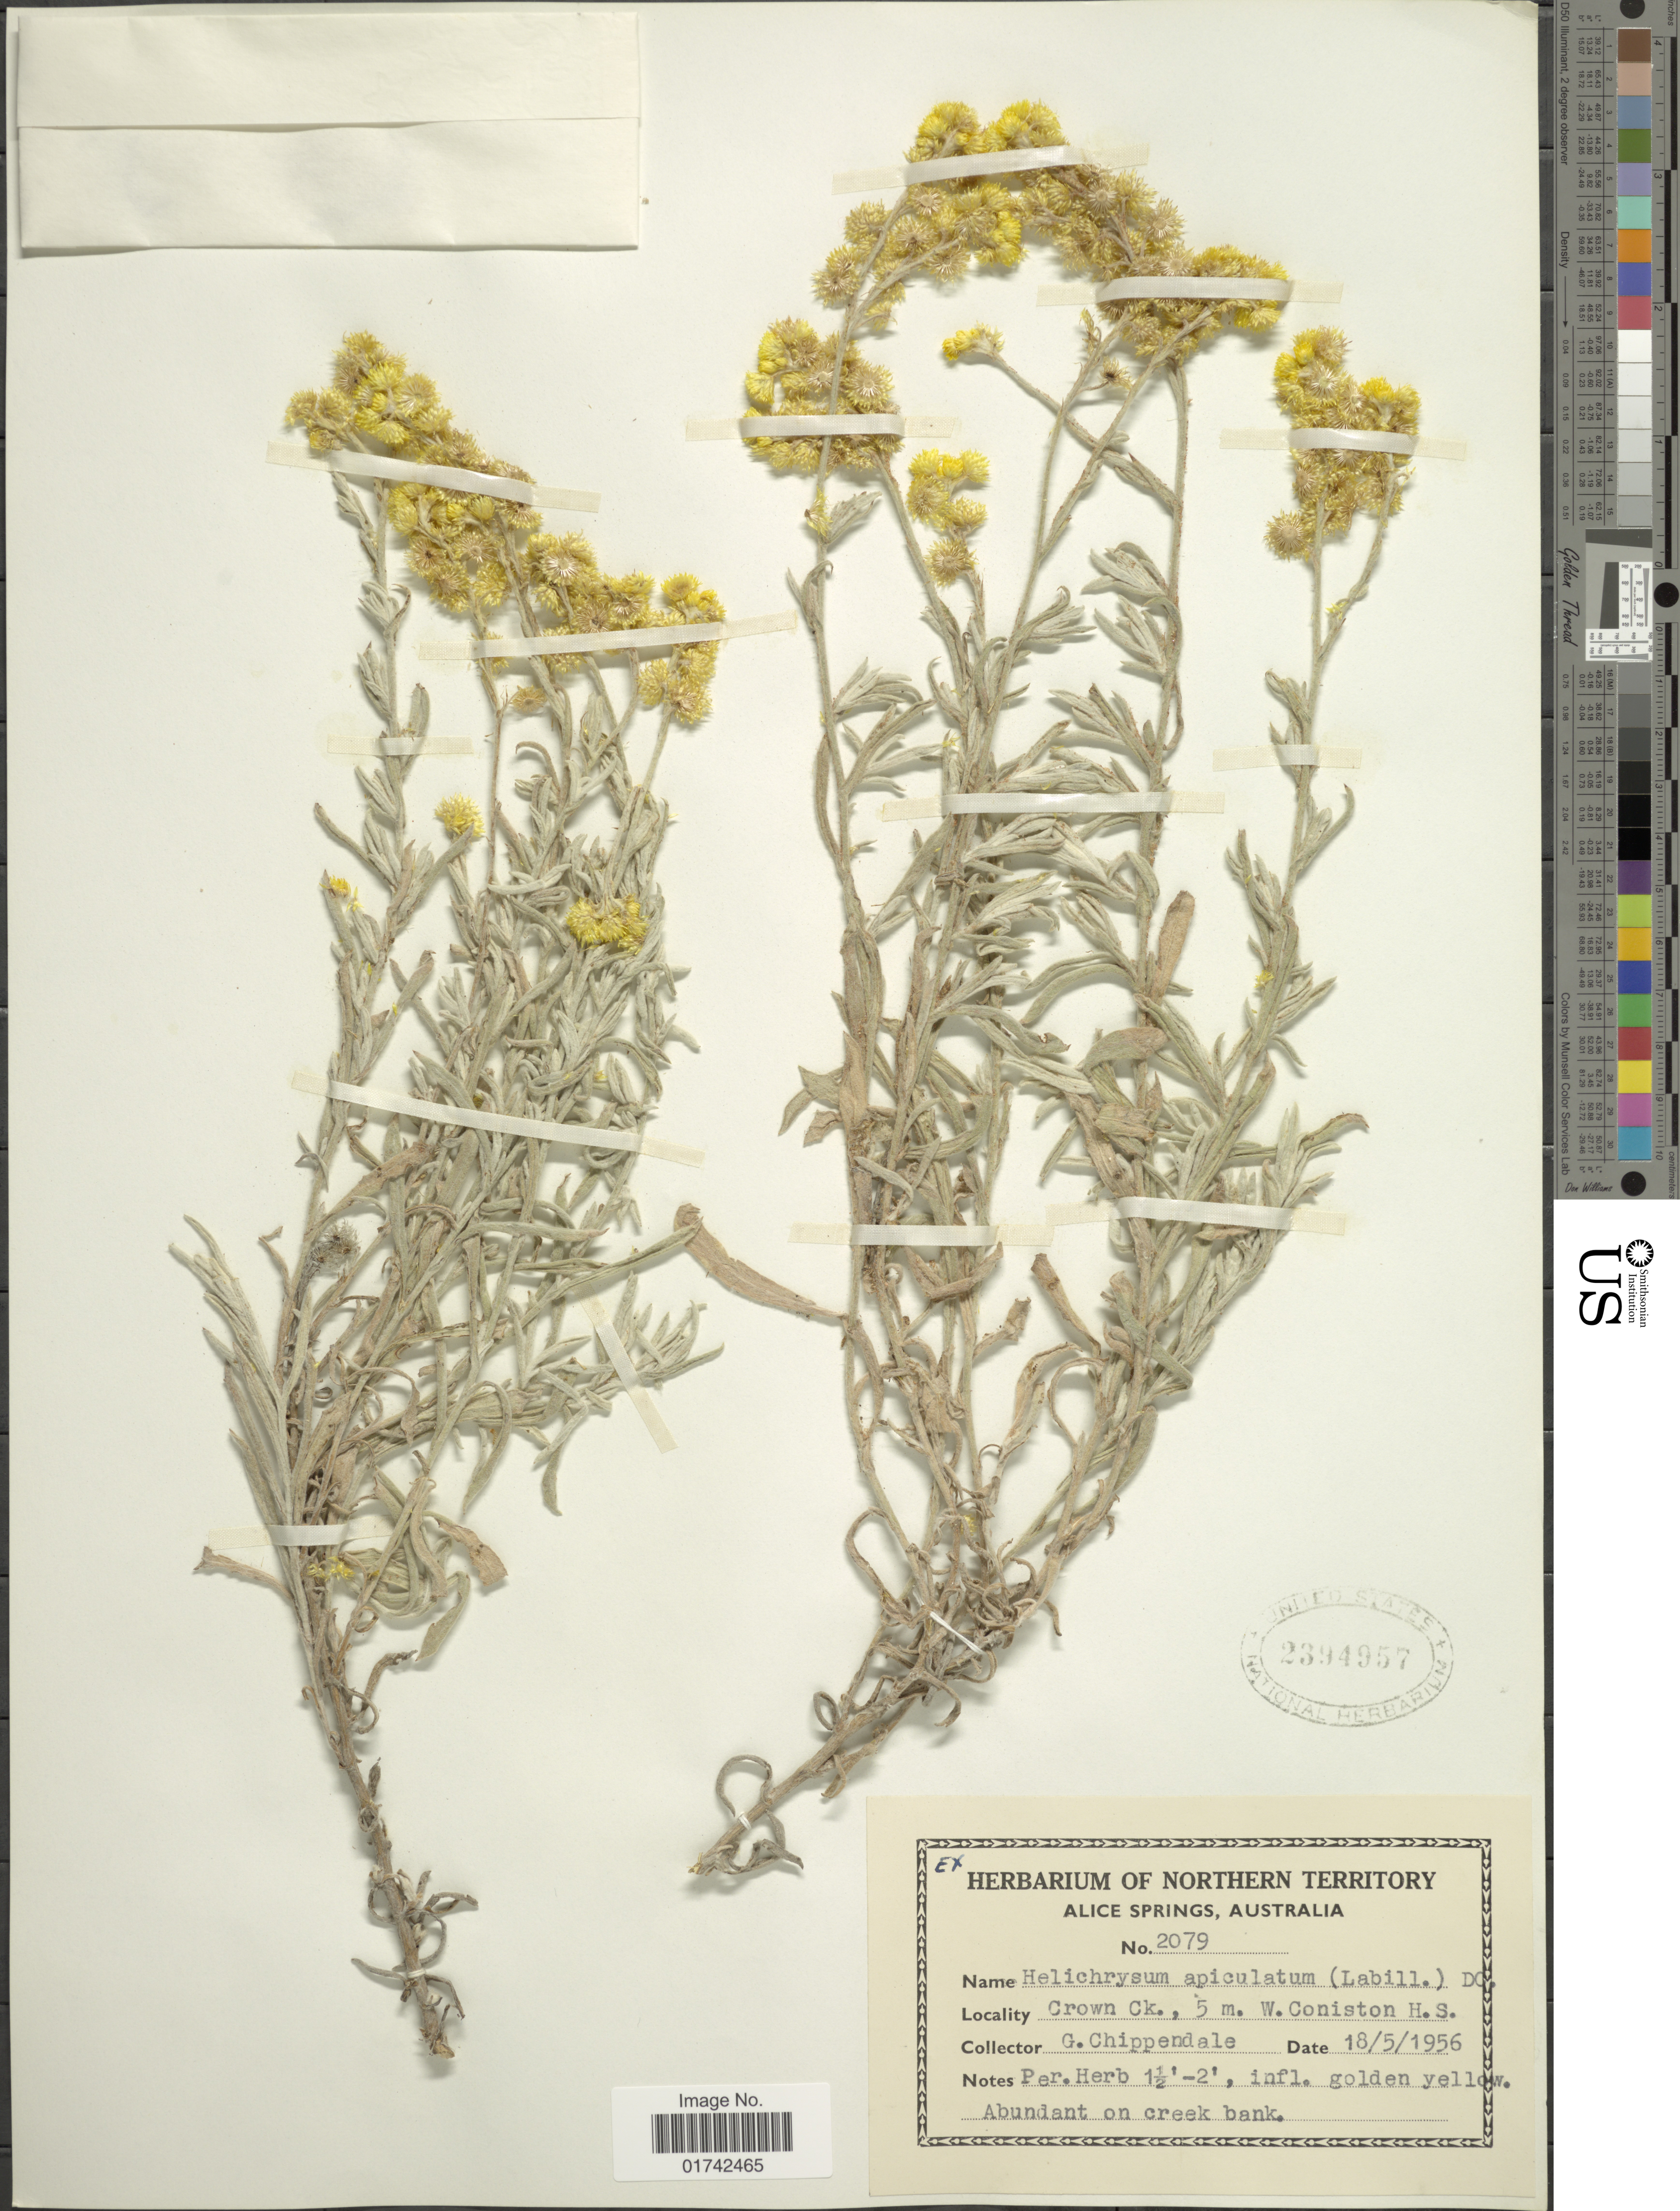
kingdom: Plantae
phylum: Tracheophyta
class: Magnoliopsida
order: Asterales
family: Asteraceae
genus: Helichrysum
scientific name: Helichrysum apiculatum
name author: (Labill.) D. Don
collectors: G. Chippendale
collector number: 2079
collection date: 1956-05-18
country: Australia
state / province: Northern Territory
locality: Crown Ck., W Coniston H. S.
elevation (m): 5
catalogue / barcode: US 2394957